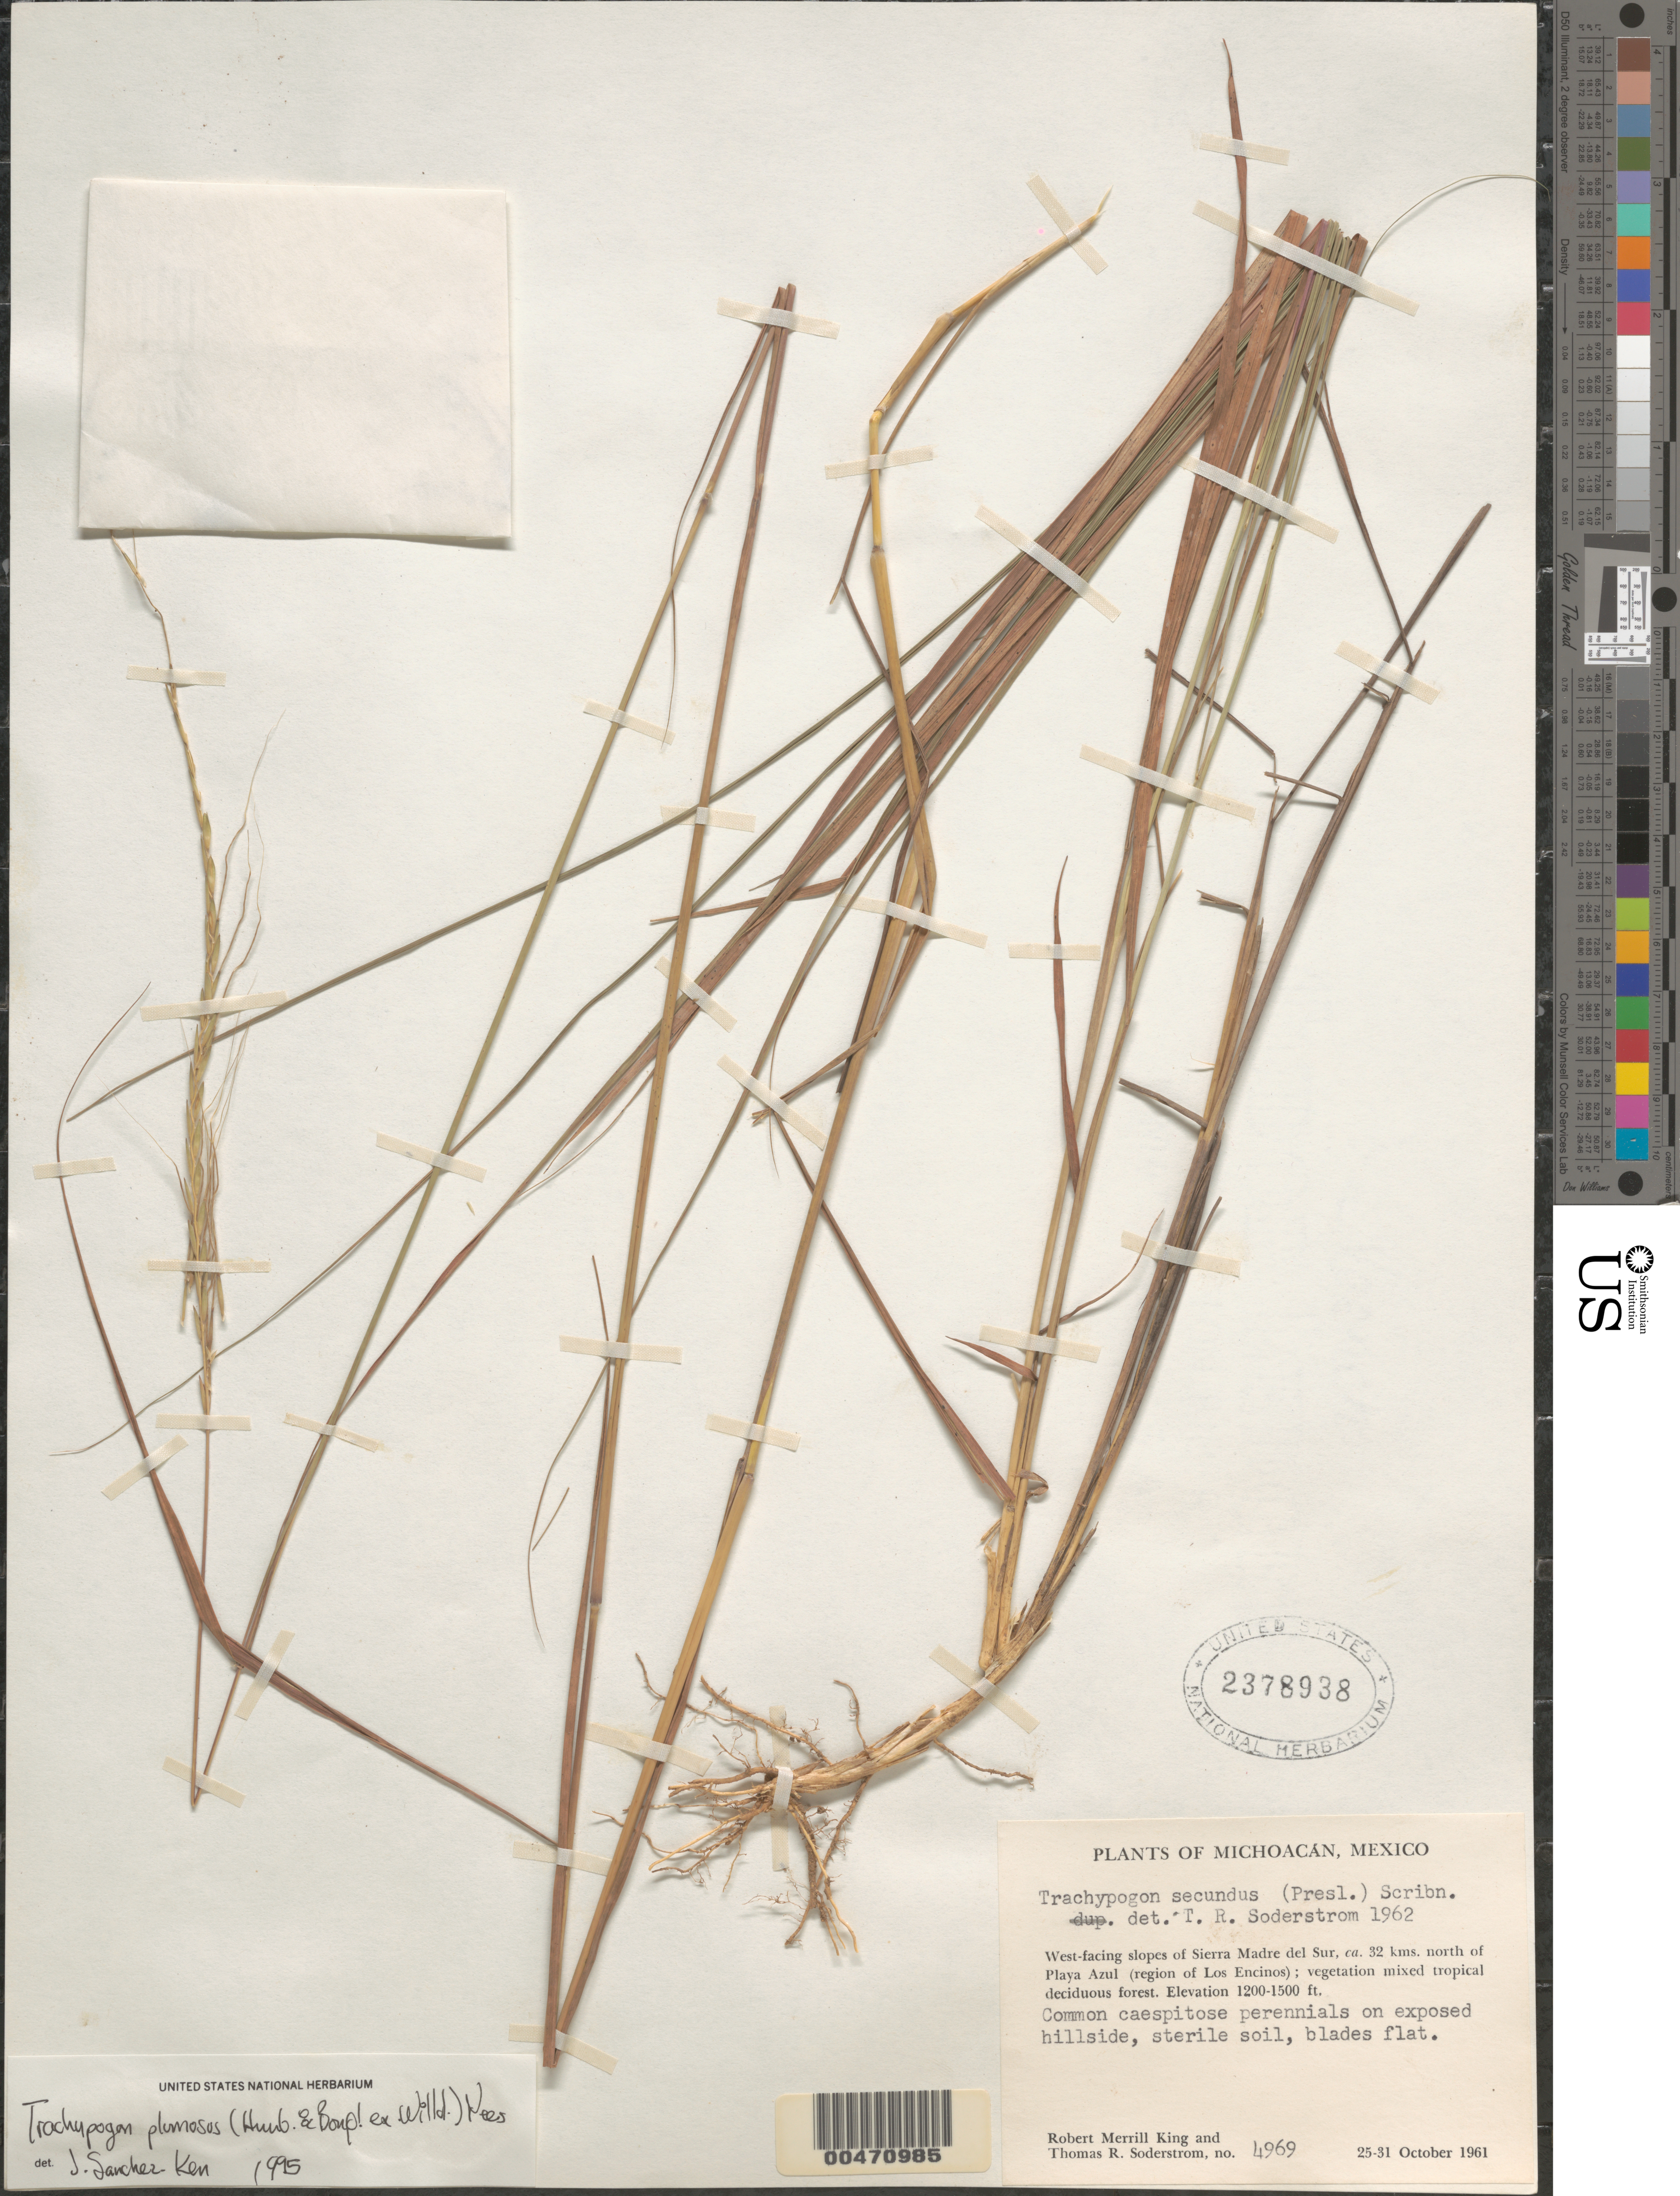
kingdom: Plantae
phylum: Tracheophyta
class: Liliopsida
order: Poales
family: Poaceae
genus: Trachypogon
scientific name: Trachypogon secundus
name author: (J. Presl) Scribn.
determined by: Soderstrom, T. R.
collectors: T. R. Soderstrom & R. M. King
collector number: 4969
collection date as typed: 25 Oct 1961 to 31 Oct 1961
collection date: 1961-10-25/1961-10-31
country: Mexico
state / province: Michoacán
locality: W-facing slopes of Sierra Madre del Sur, ca. 32 km N of Playa Azul, region of Los Encinos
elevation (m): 366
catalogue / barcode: US 2378938